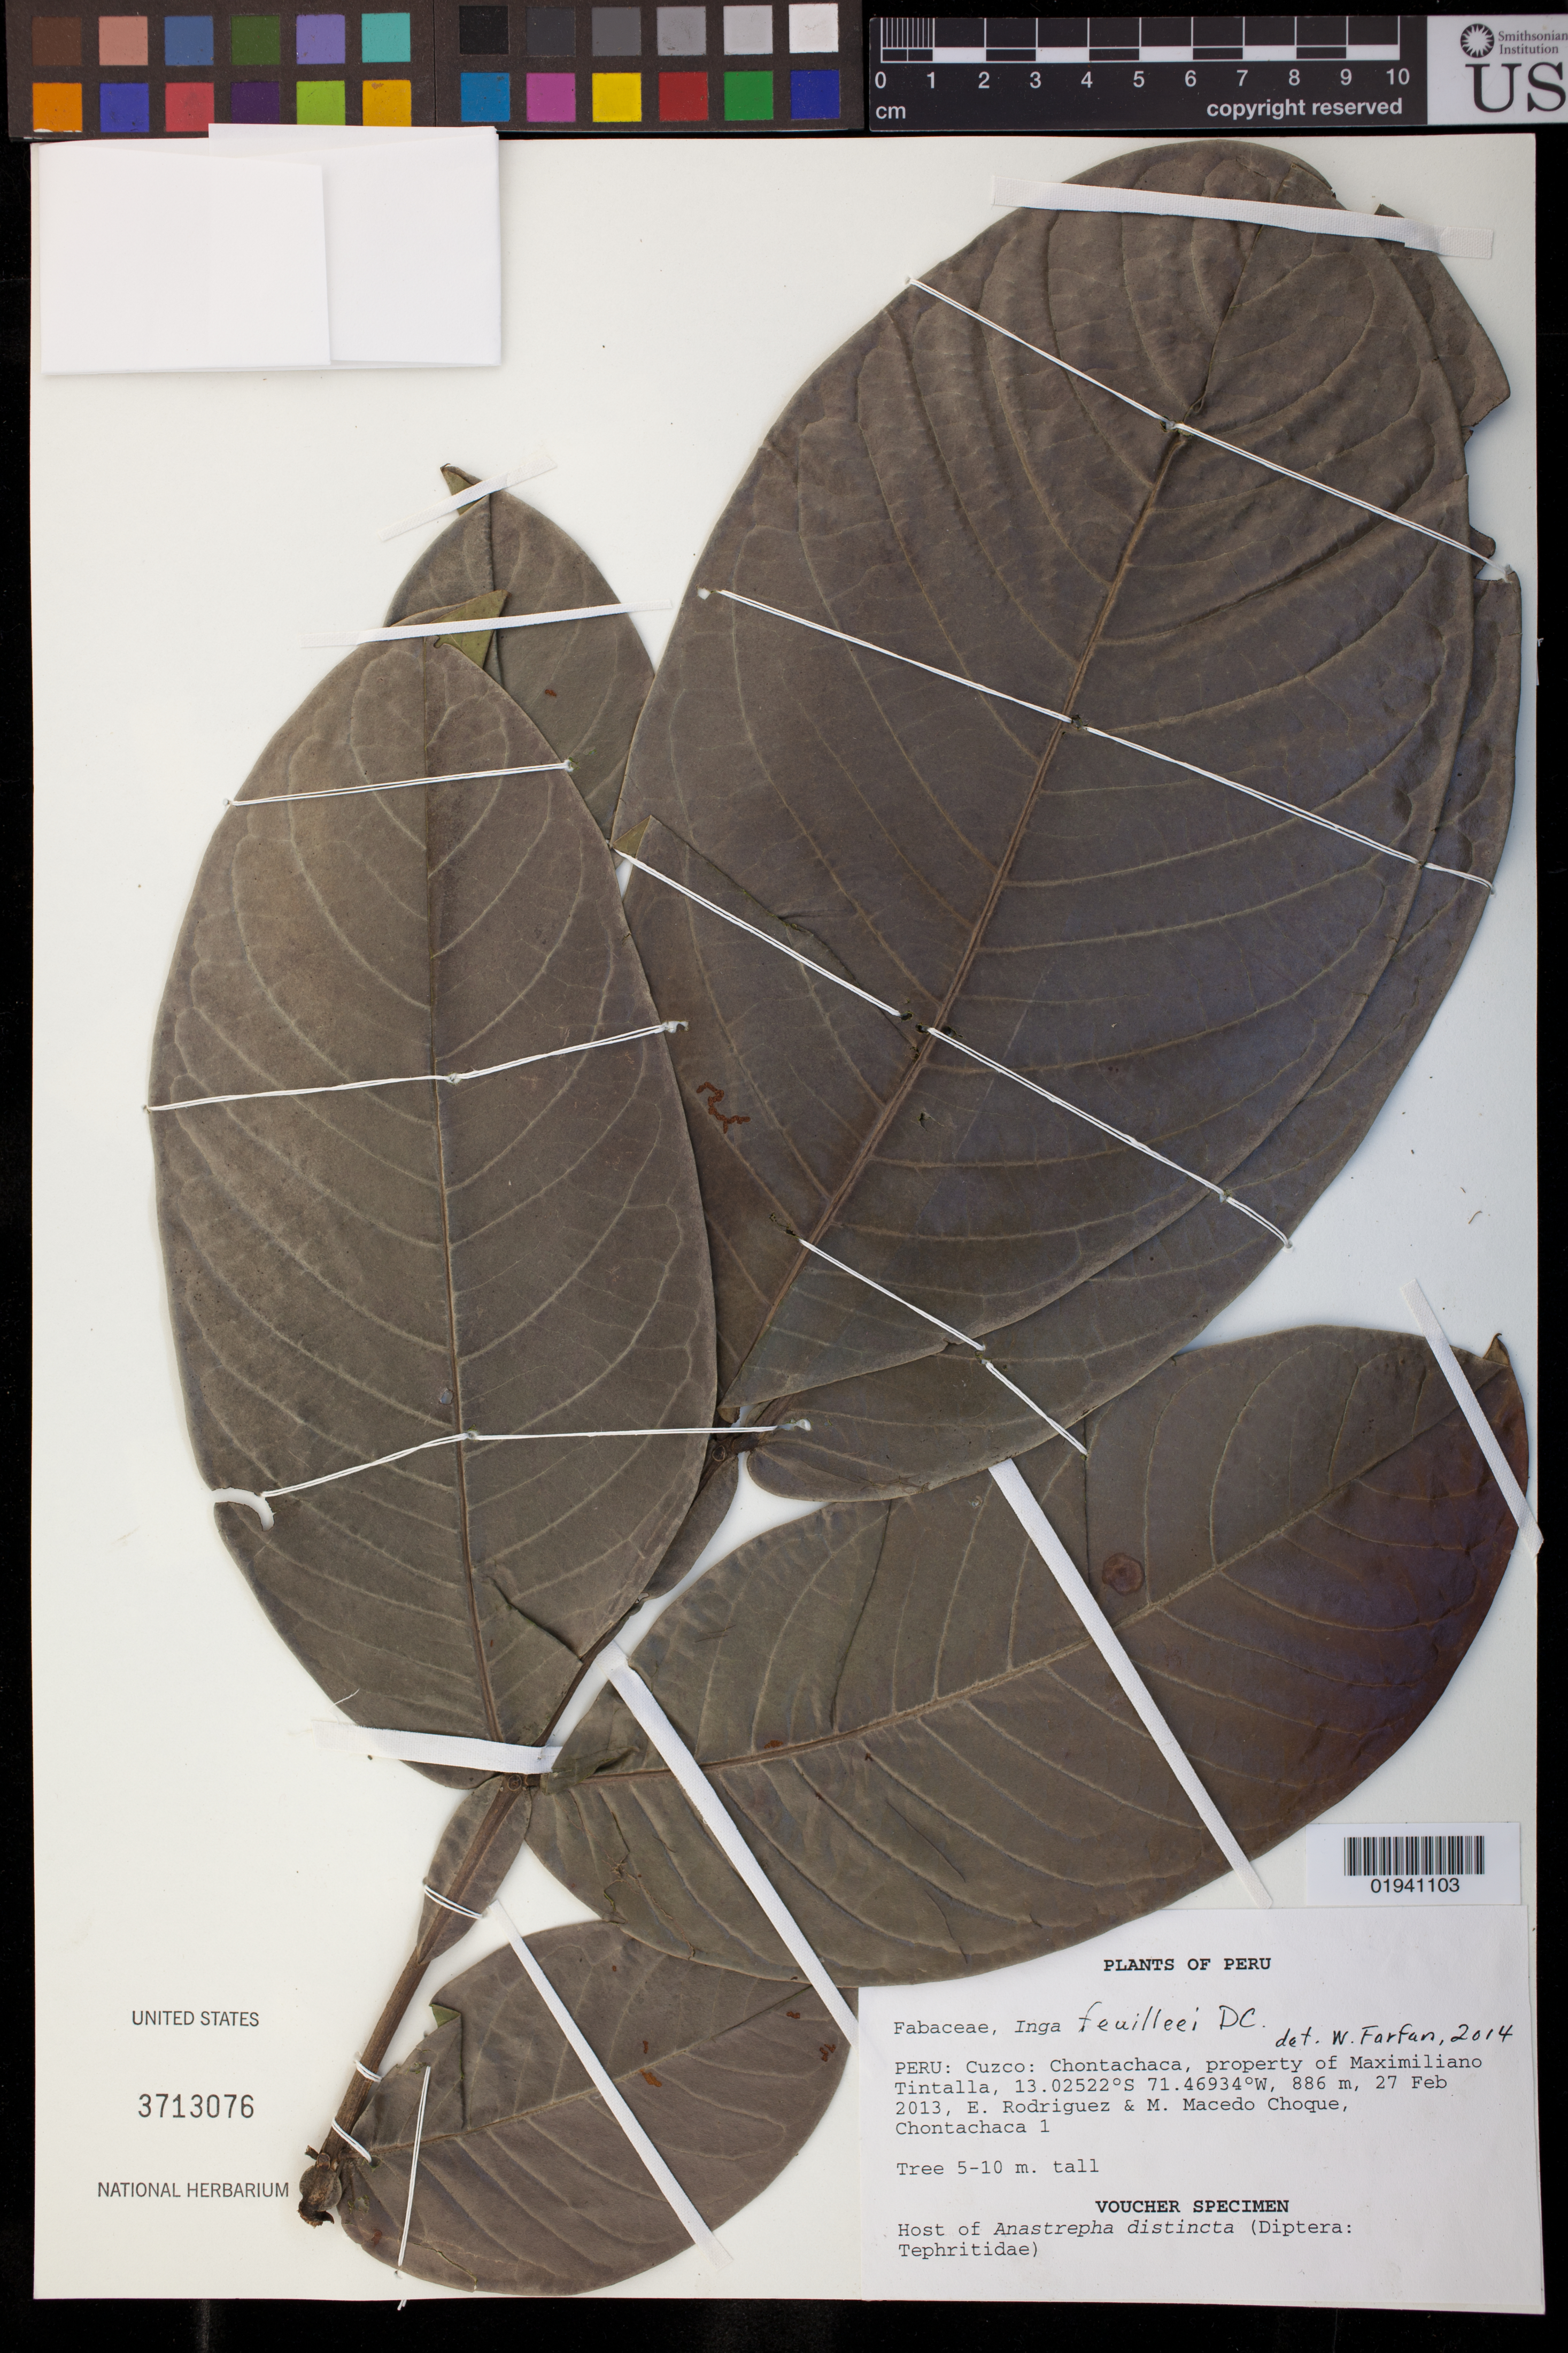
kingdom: Plantae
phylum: Tracheophyta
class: Magnoliopsida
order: Fabales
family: Fabaceae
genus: Inga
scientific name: Inga feuillei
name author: DC.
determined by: Farfán, W.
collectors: E. Rodriguez & M. Macedo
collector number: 1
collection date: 2013-02-27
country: Peru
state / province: Cusco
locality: Chontachaca, property of Maximiliano Tintalla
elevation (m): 886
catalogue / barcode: US 3713076